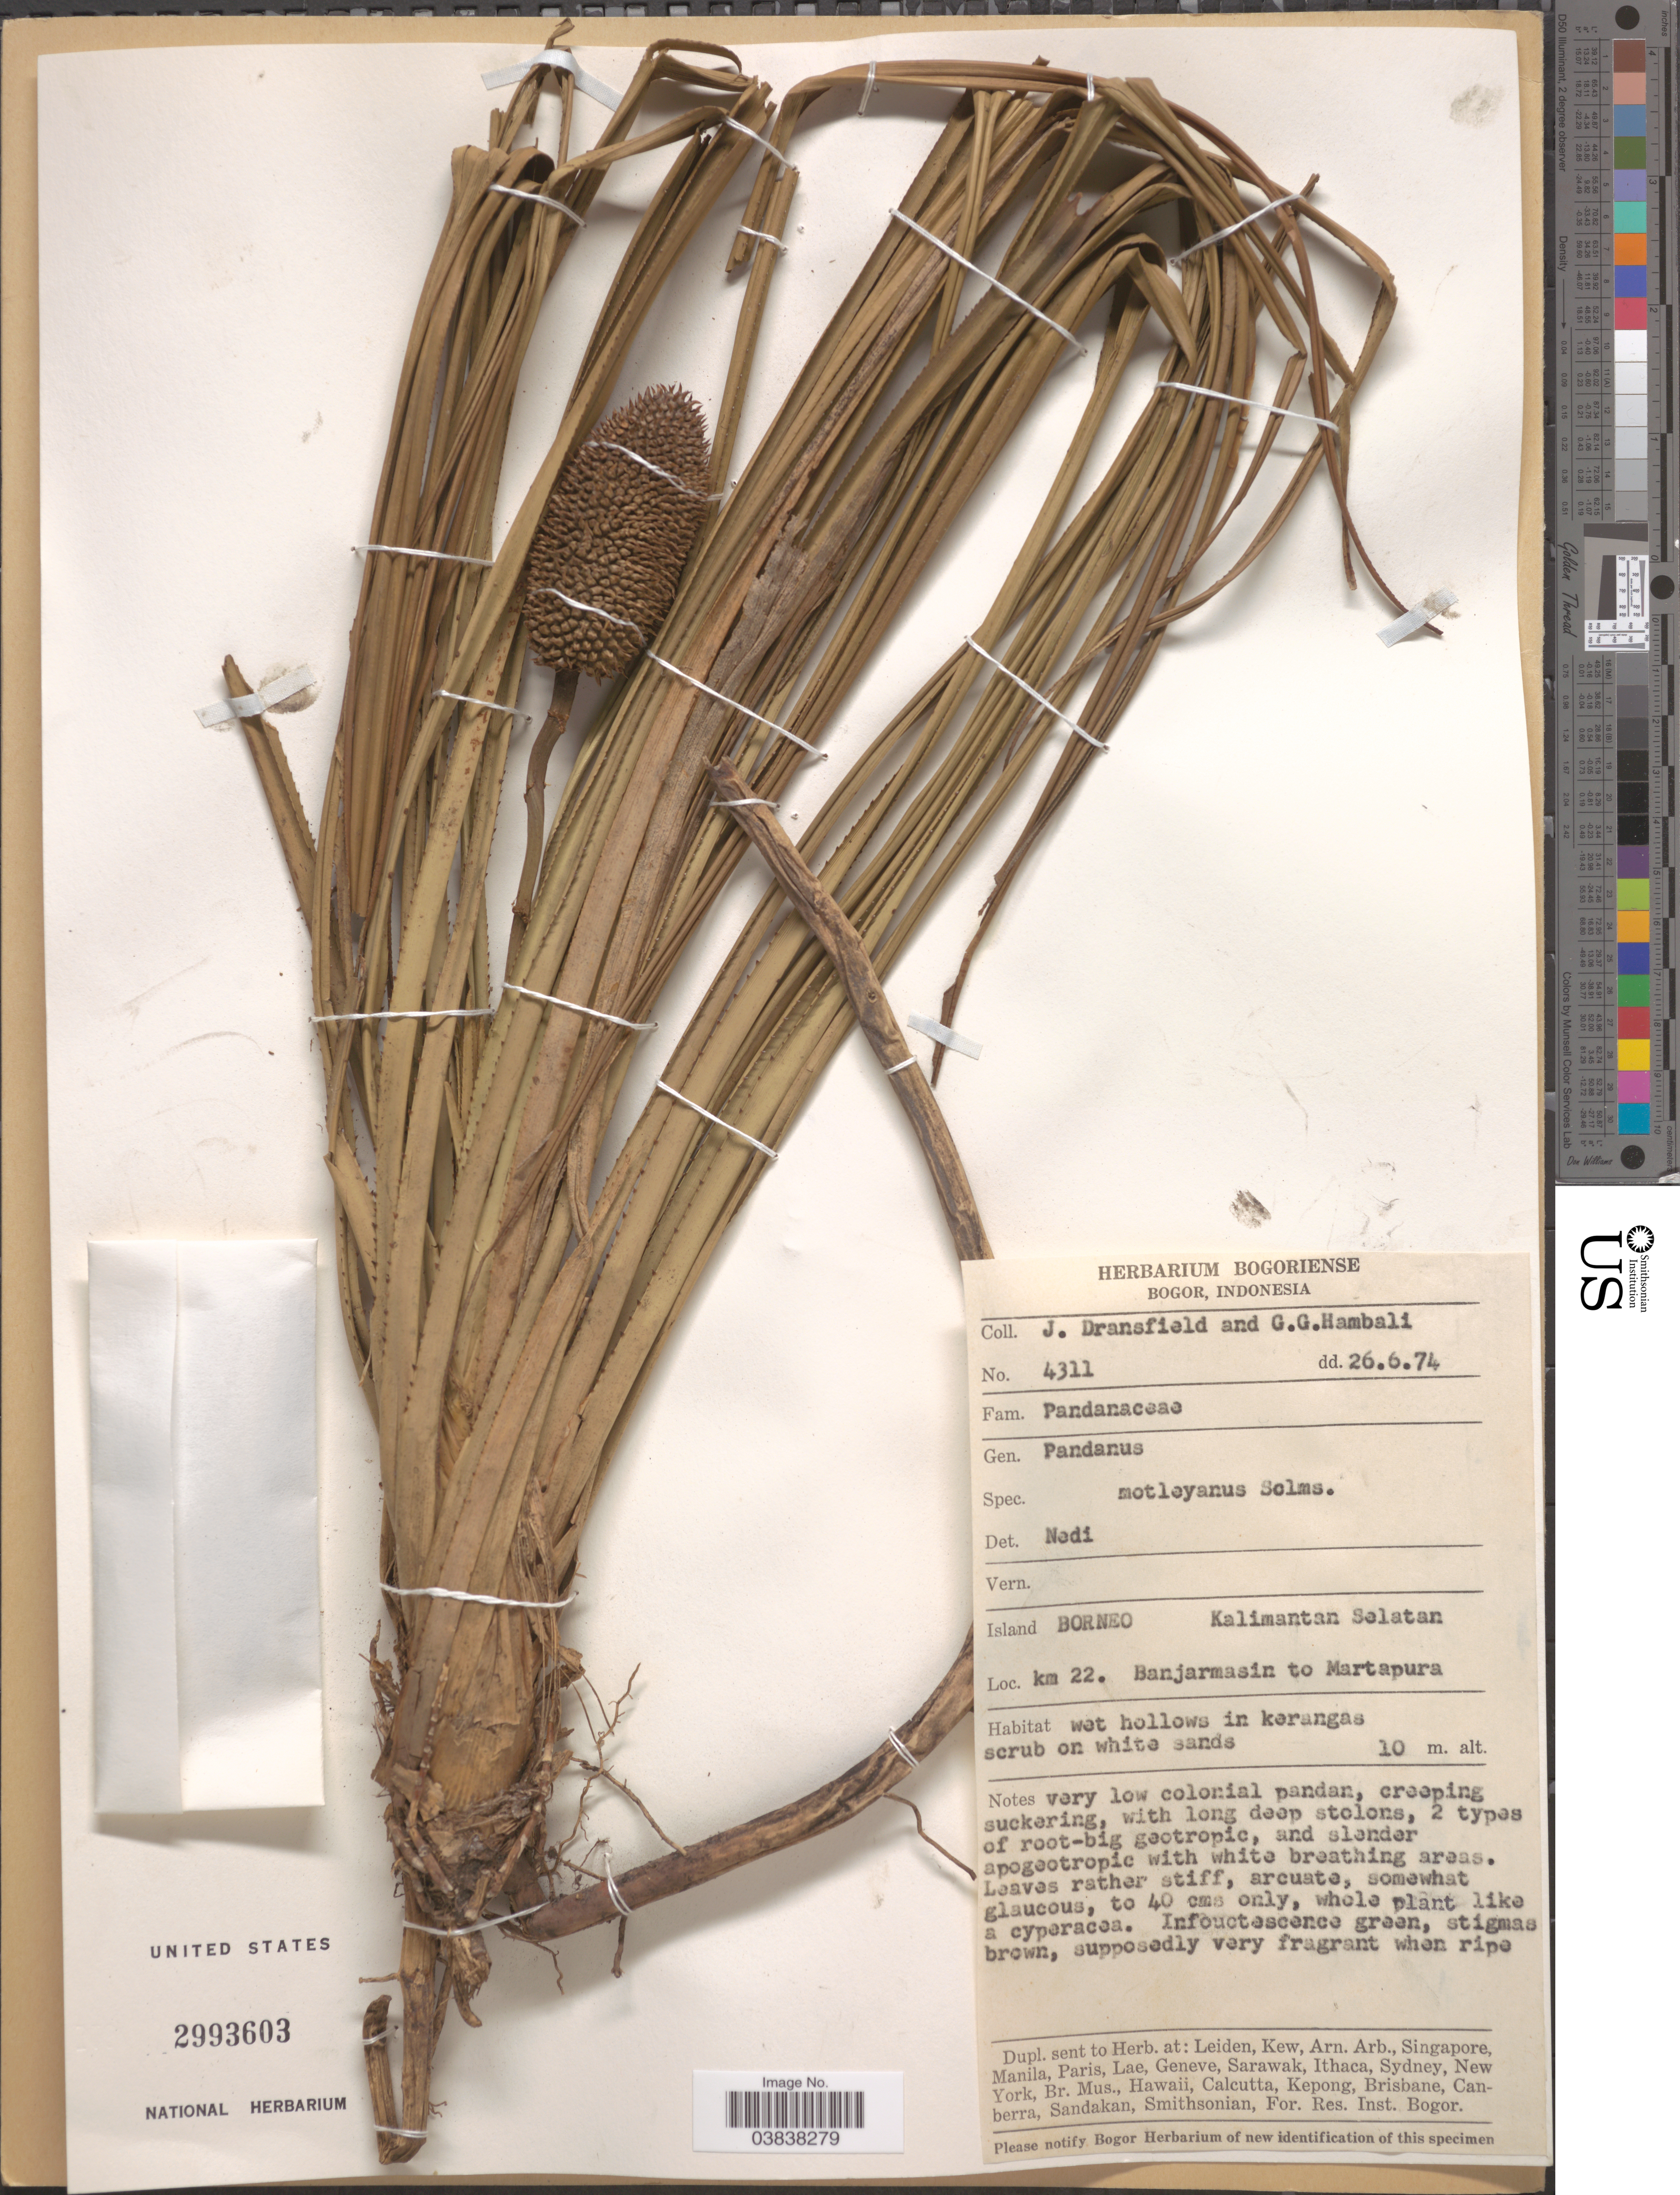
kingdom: Plantae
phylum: Tracheophyta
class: Liliopsida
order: Pandanales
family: Pandanaceae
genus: Pandanus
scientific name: Pandanus motleyanus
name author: Solms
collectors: J. Dransfield & G. Hambali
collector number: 4311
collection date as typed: Transcribed d/m/y: 26/6/74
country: Indonesia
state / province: Kalimantan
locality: Island Borneo. Kalimantan Solatan. Km. 22. Banjarmasin to Martapura.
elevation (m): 10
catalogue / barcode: US 2993603